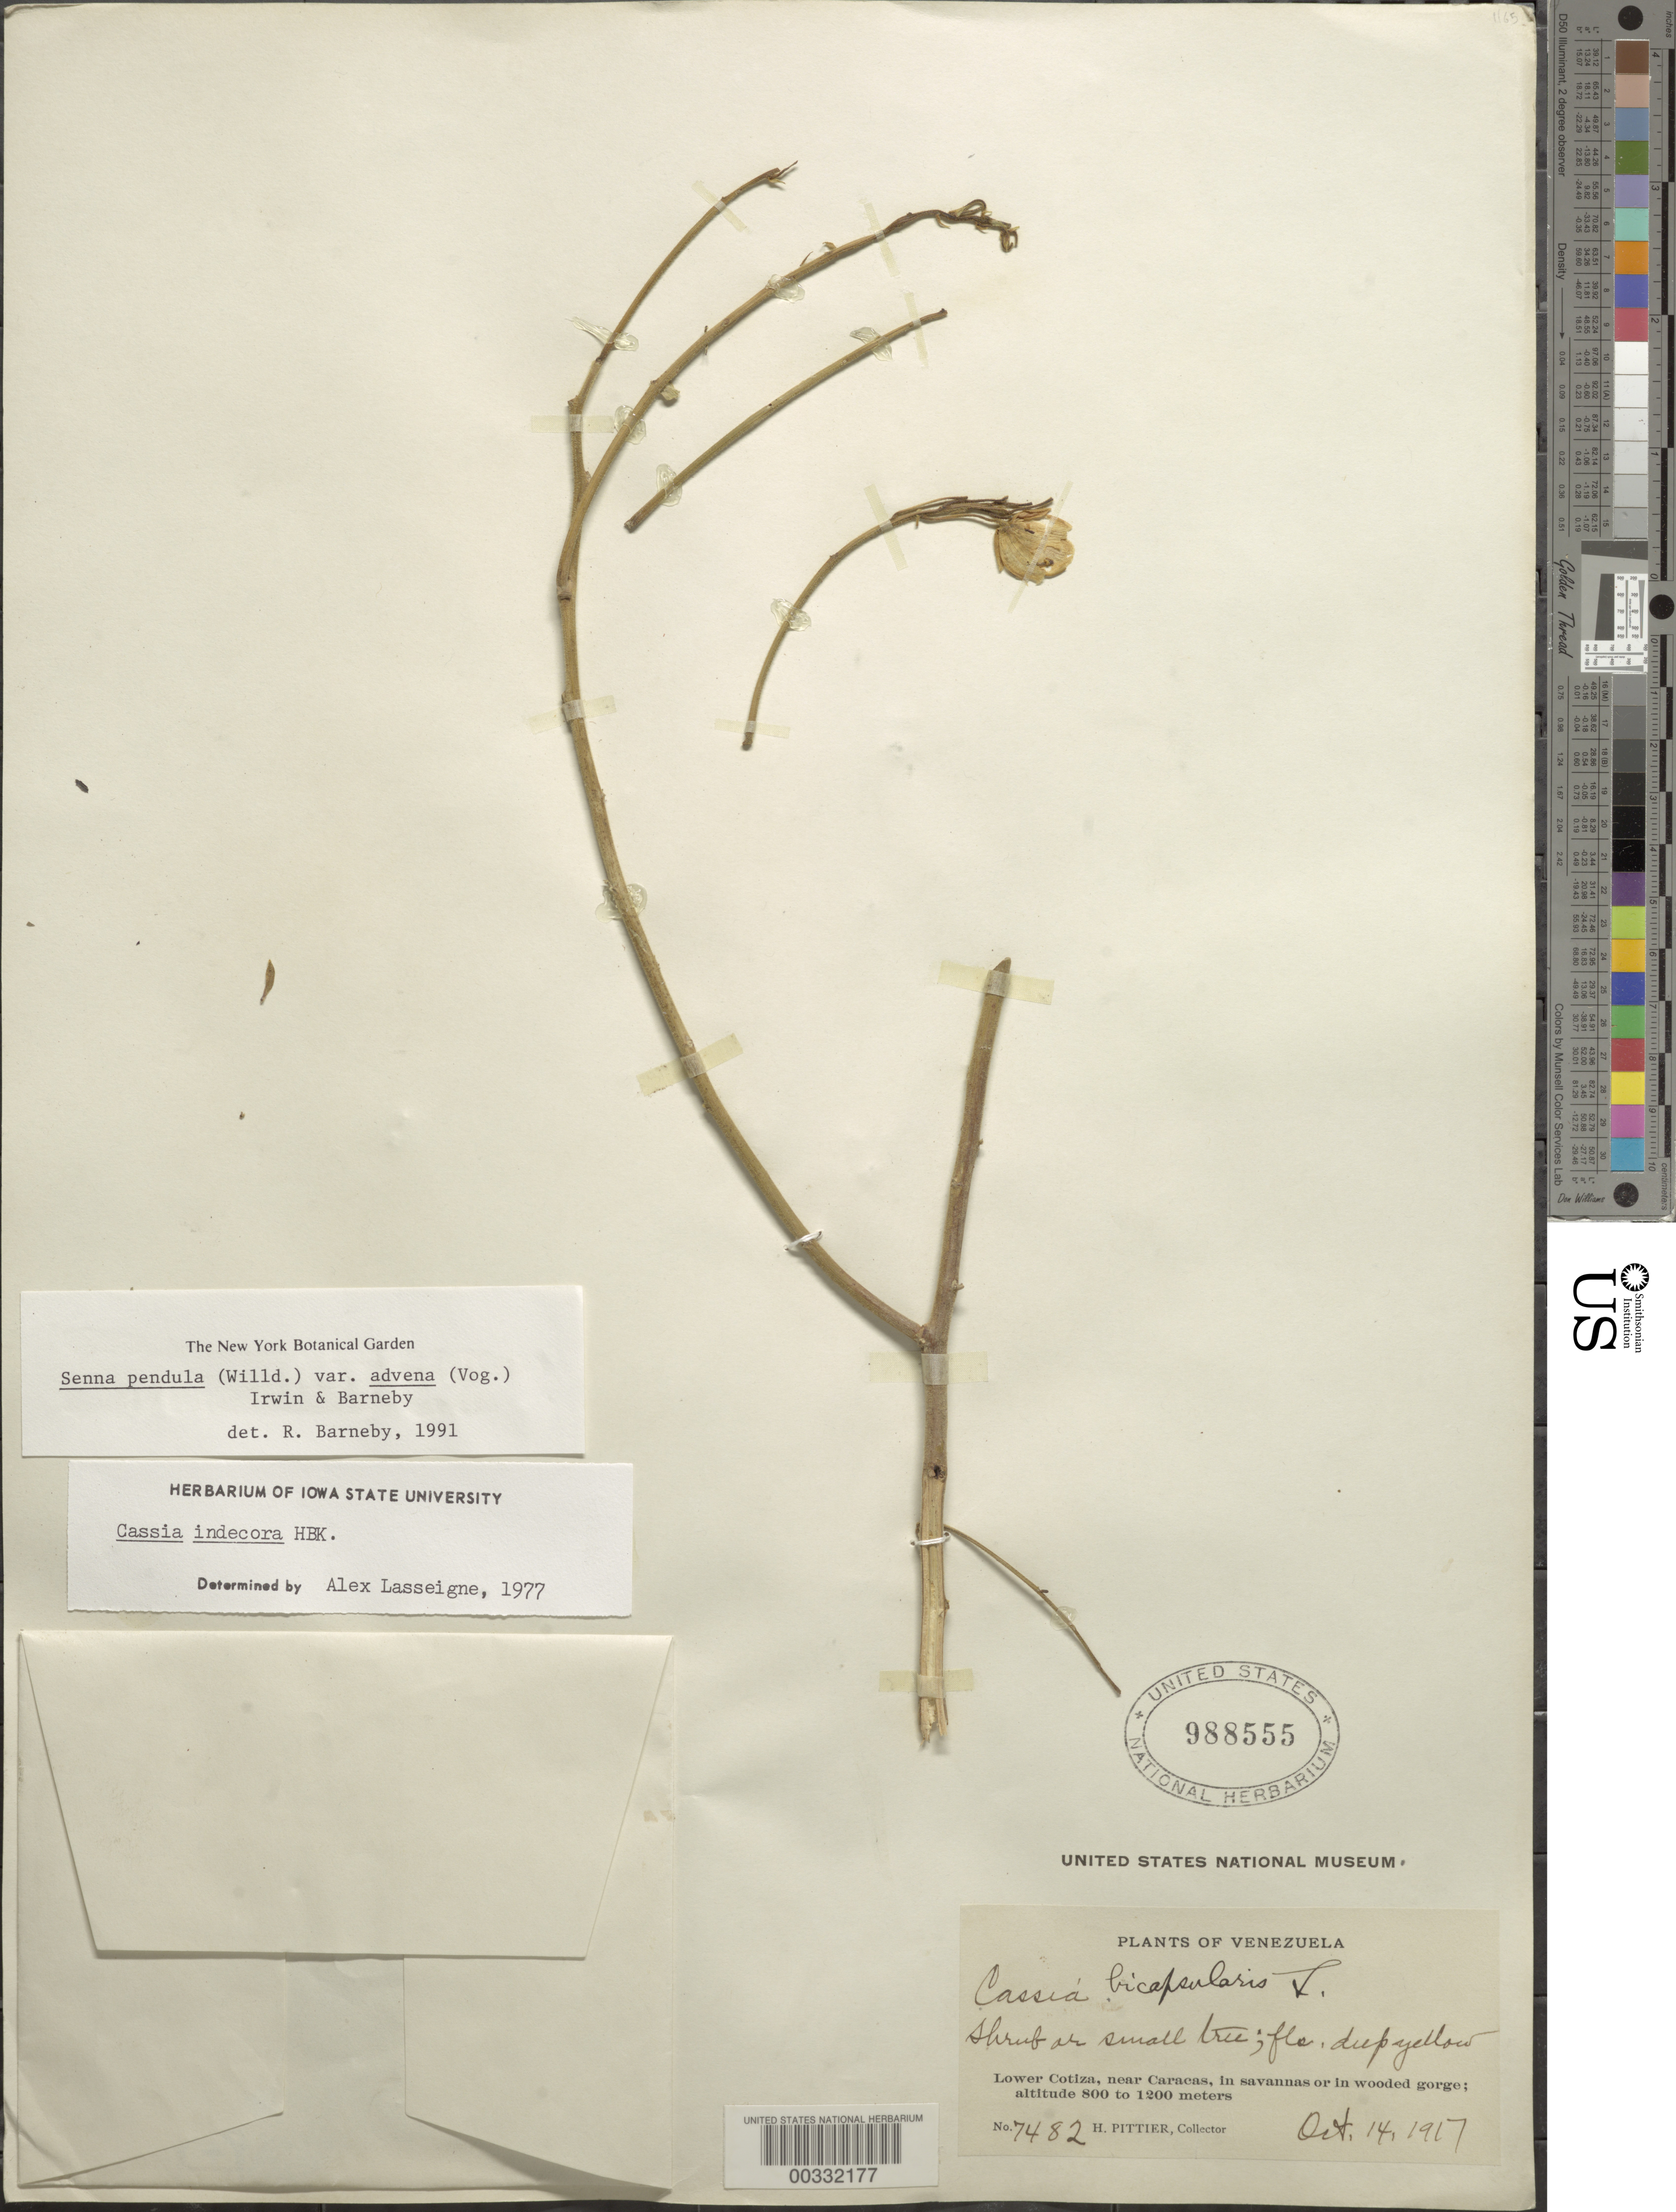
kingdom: Plantae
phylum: Tracheophyta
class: Magnoliopsida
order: Fabales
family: Fabaceae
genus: Senna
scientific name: Senna pendula var. advena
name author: (Vogel) H.S. Irwin & Barneby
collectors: H. F. Pittier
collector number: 7482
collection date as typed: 14 Oct 1917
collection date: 1917-10-14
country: Venezuela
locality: Lower cotiza, near caracas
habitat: In savannas or in wooded gorge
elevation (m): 800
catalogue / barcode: US 988555